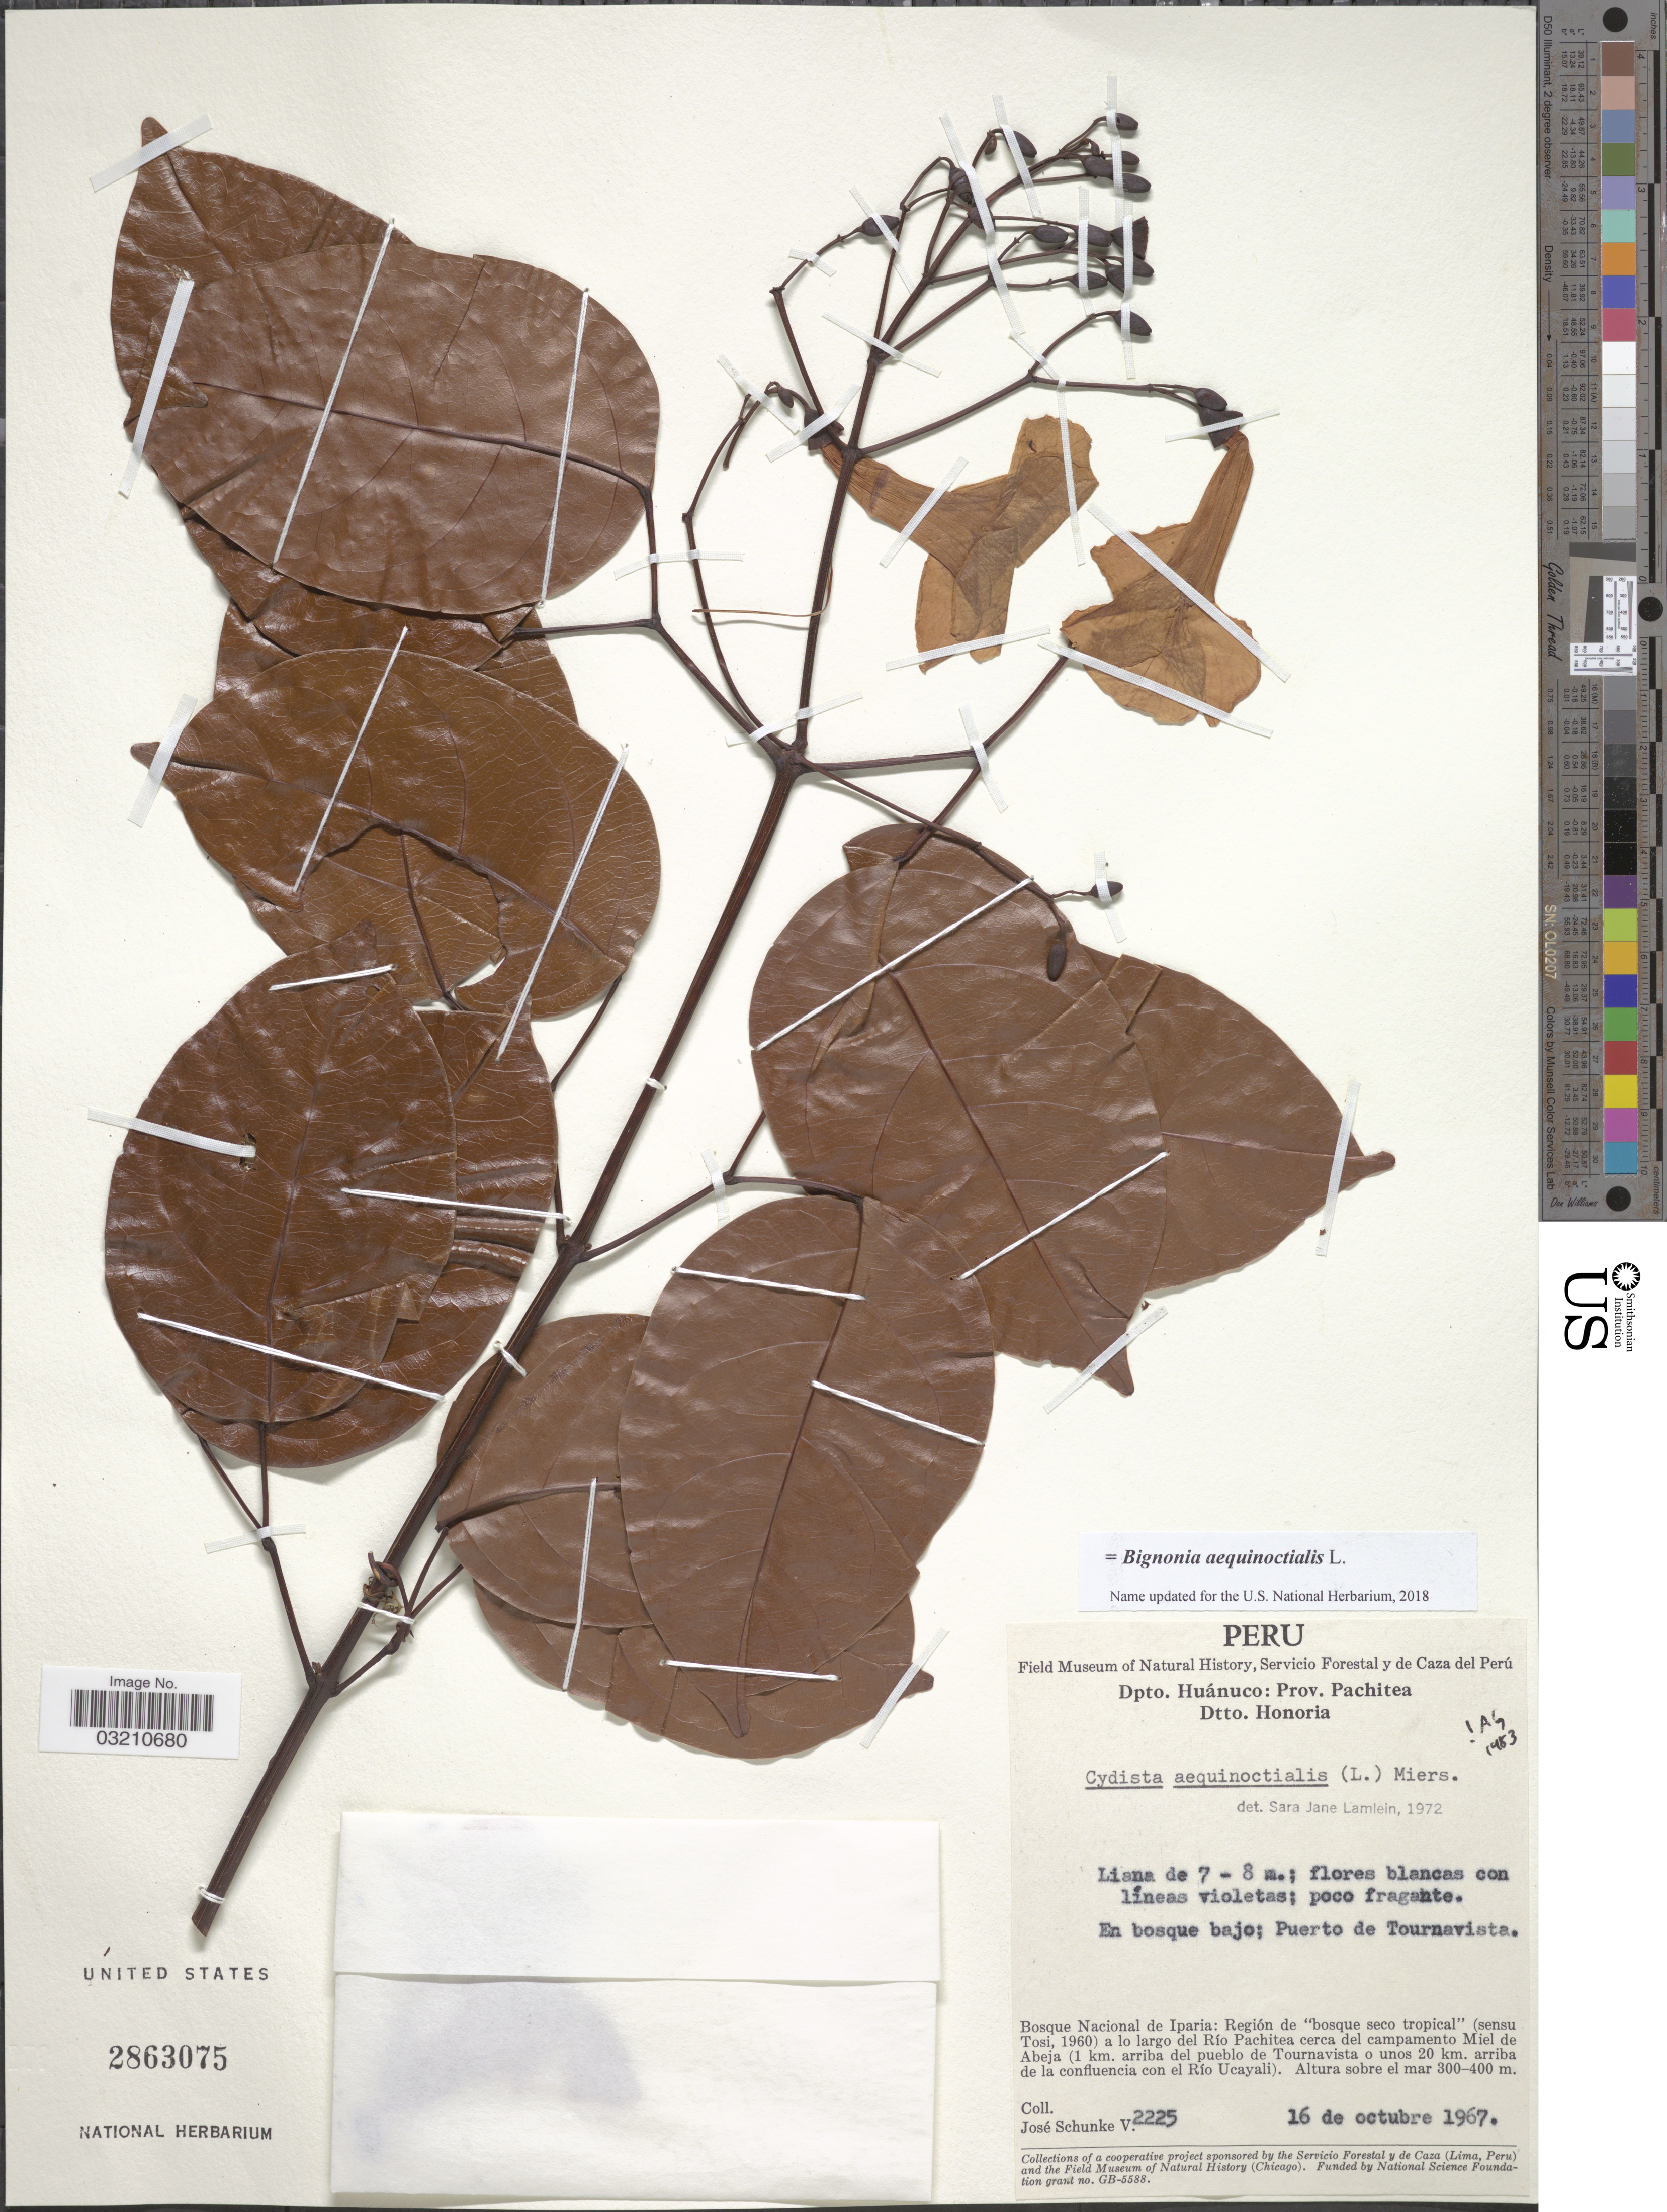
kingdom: Plantae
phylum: Tracheophyta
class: Magnoliopsida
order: Lamiales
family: Bignoniaceae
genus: Bignonia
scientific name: Bignonia aequinoctialis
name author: L.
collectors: J. Schunke Vigo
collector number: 2225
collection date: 1967-10-16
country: Peru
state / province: Huánuco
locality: Dpto. Huánuco: Prov. Pachitea. Dtto. Honoria. Puerto de Tournavista. Bosque Nacional de Iparia: Región de "bosque seco tropical" (sensu Tosi, 1960) a lo largo del Río Pachitea cerca del campamento Miel de Abeja (1 km. arriba del pueblo de Tournavista o unos 20 km. arriba de la confluencia con el Río Ucayali).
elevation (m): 300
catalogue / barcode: US 2863075